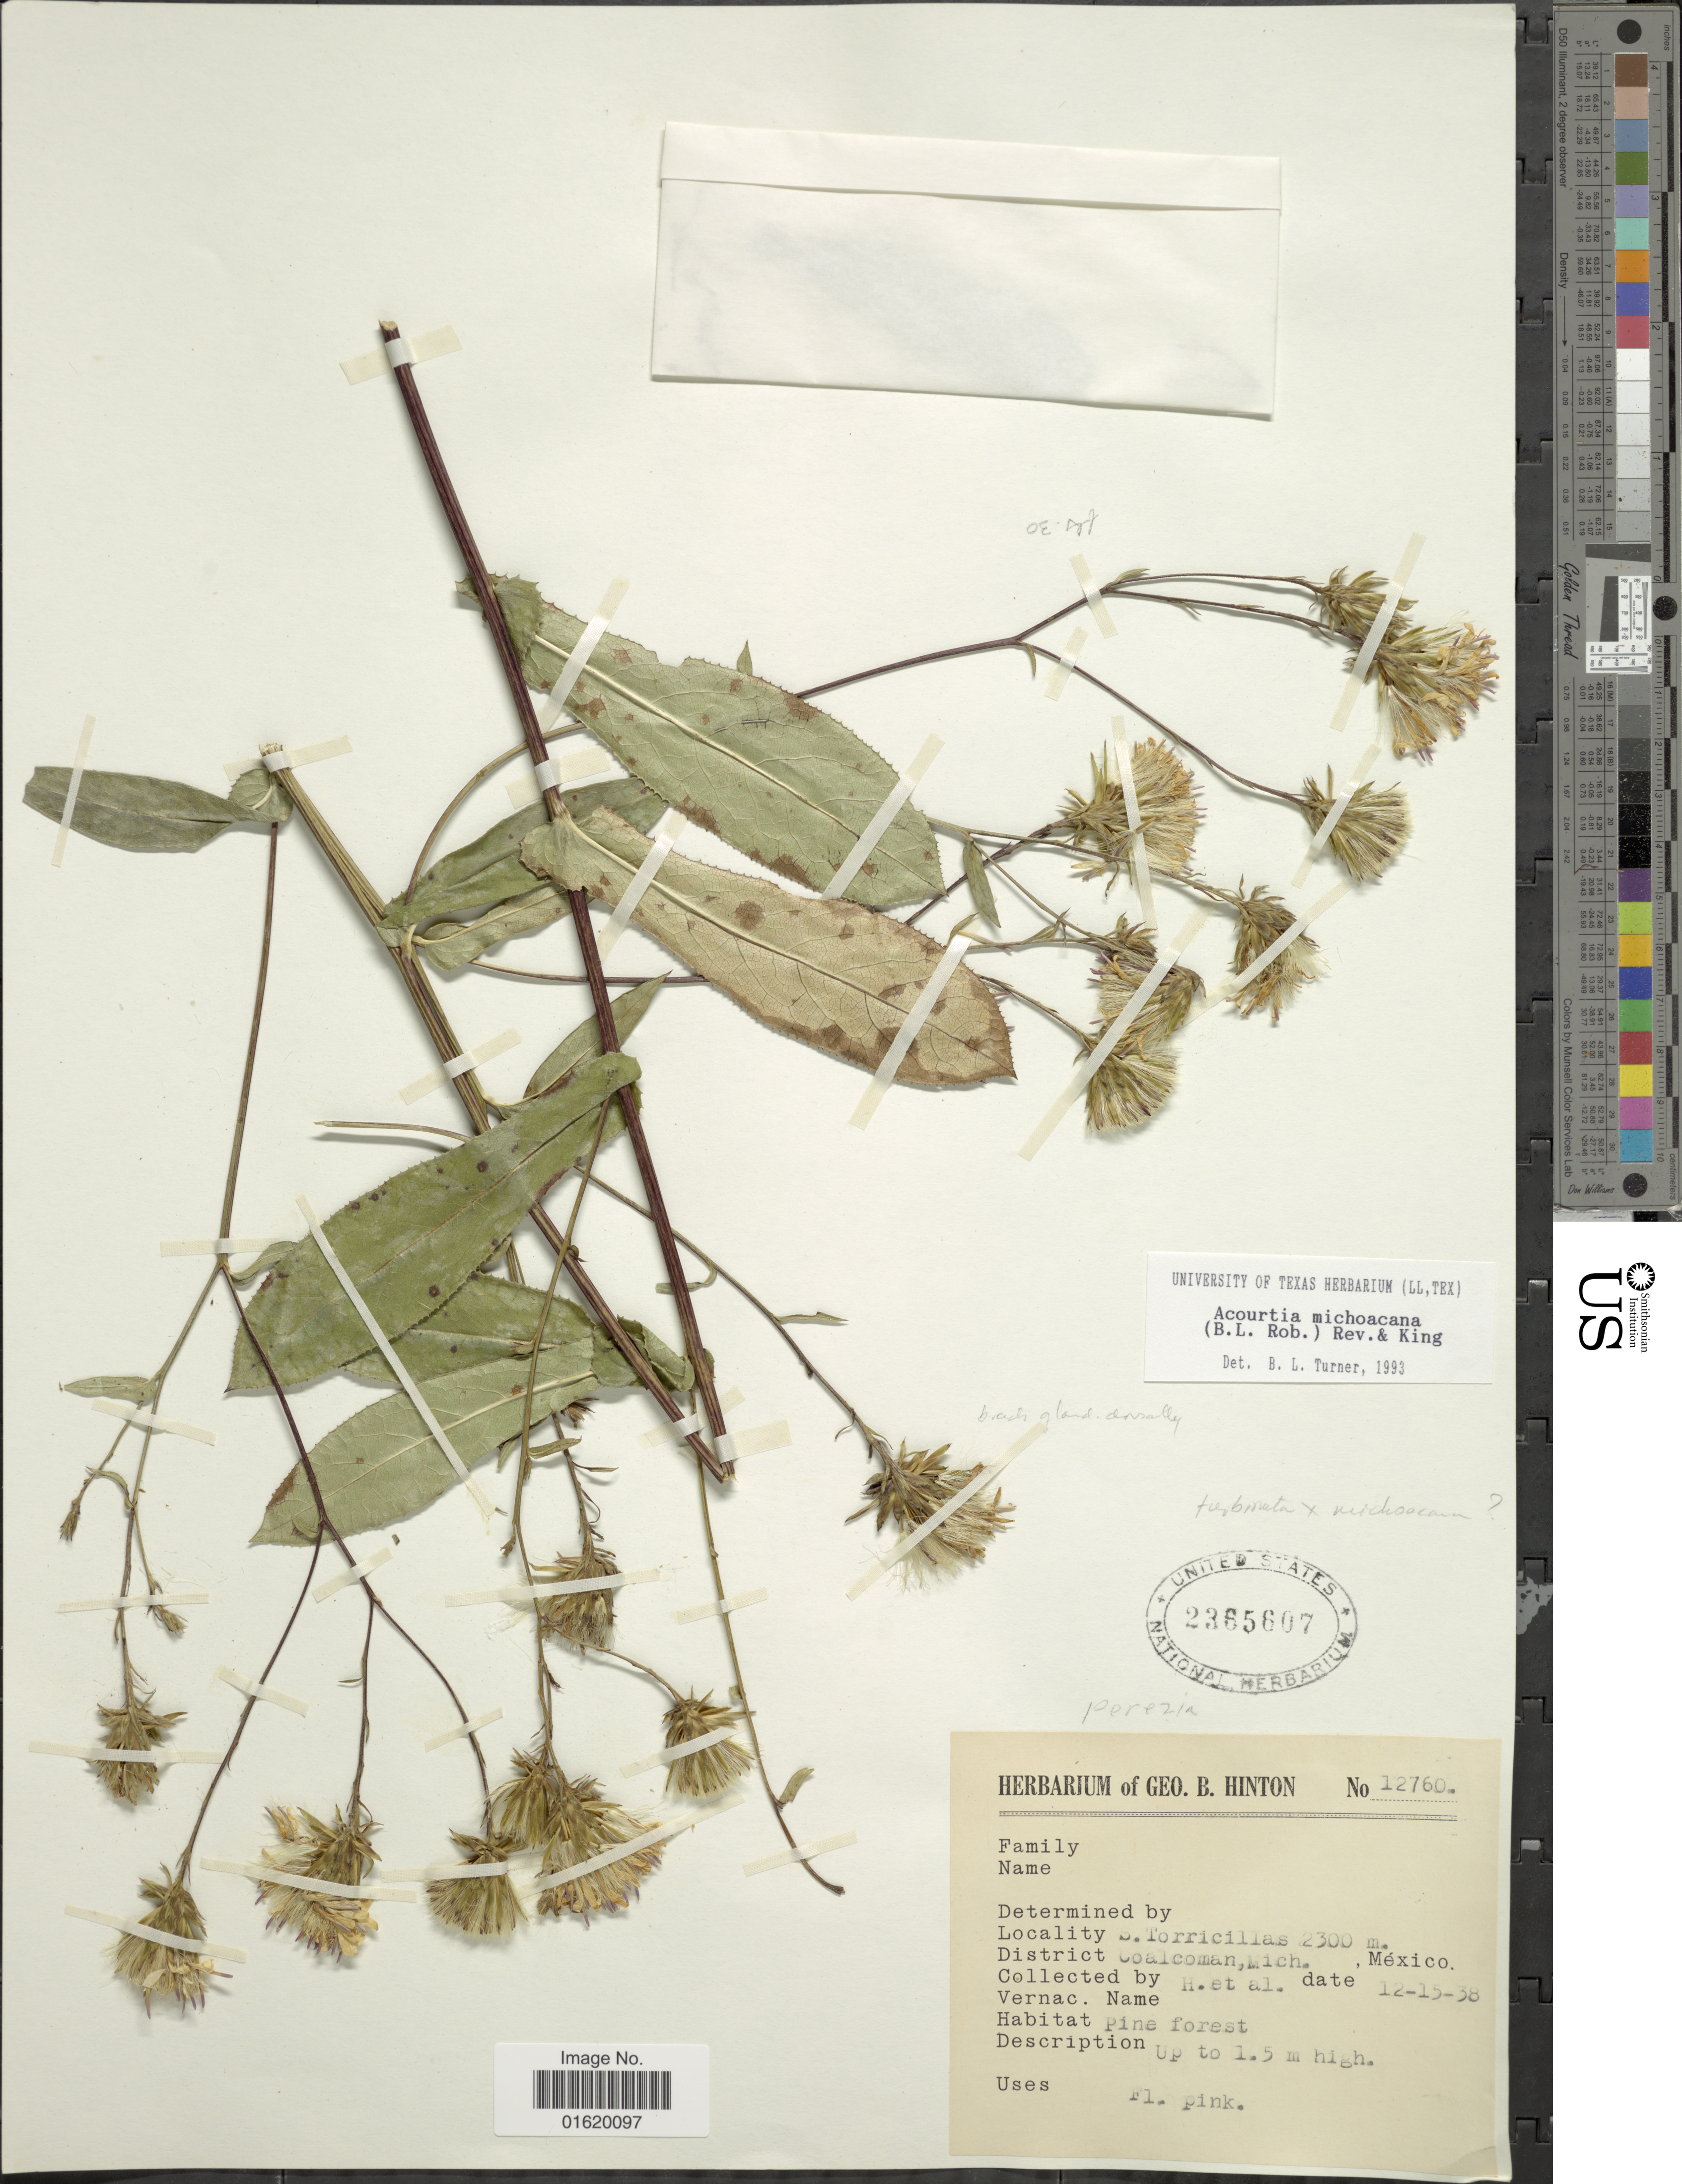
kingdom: Plantae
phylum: Tracheophyta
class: Magnoliopsida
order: Asterales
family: Asteraceae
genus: Acourtia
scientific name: Acourtia michoacana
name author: (B.L. Rob.) Reveal & R.M. King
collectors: G. B. Hinton & et al.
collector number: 12760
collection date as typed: Transcribed d/m/y: 15/12/38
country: Mexico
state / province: Michoacán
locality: S. Torricillas, Coalcoman, Pine forest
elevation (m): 2300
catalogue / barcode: US 2365607